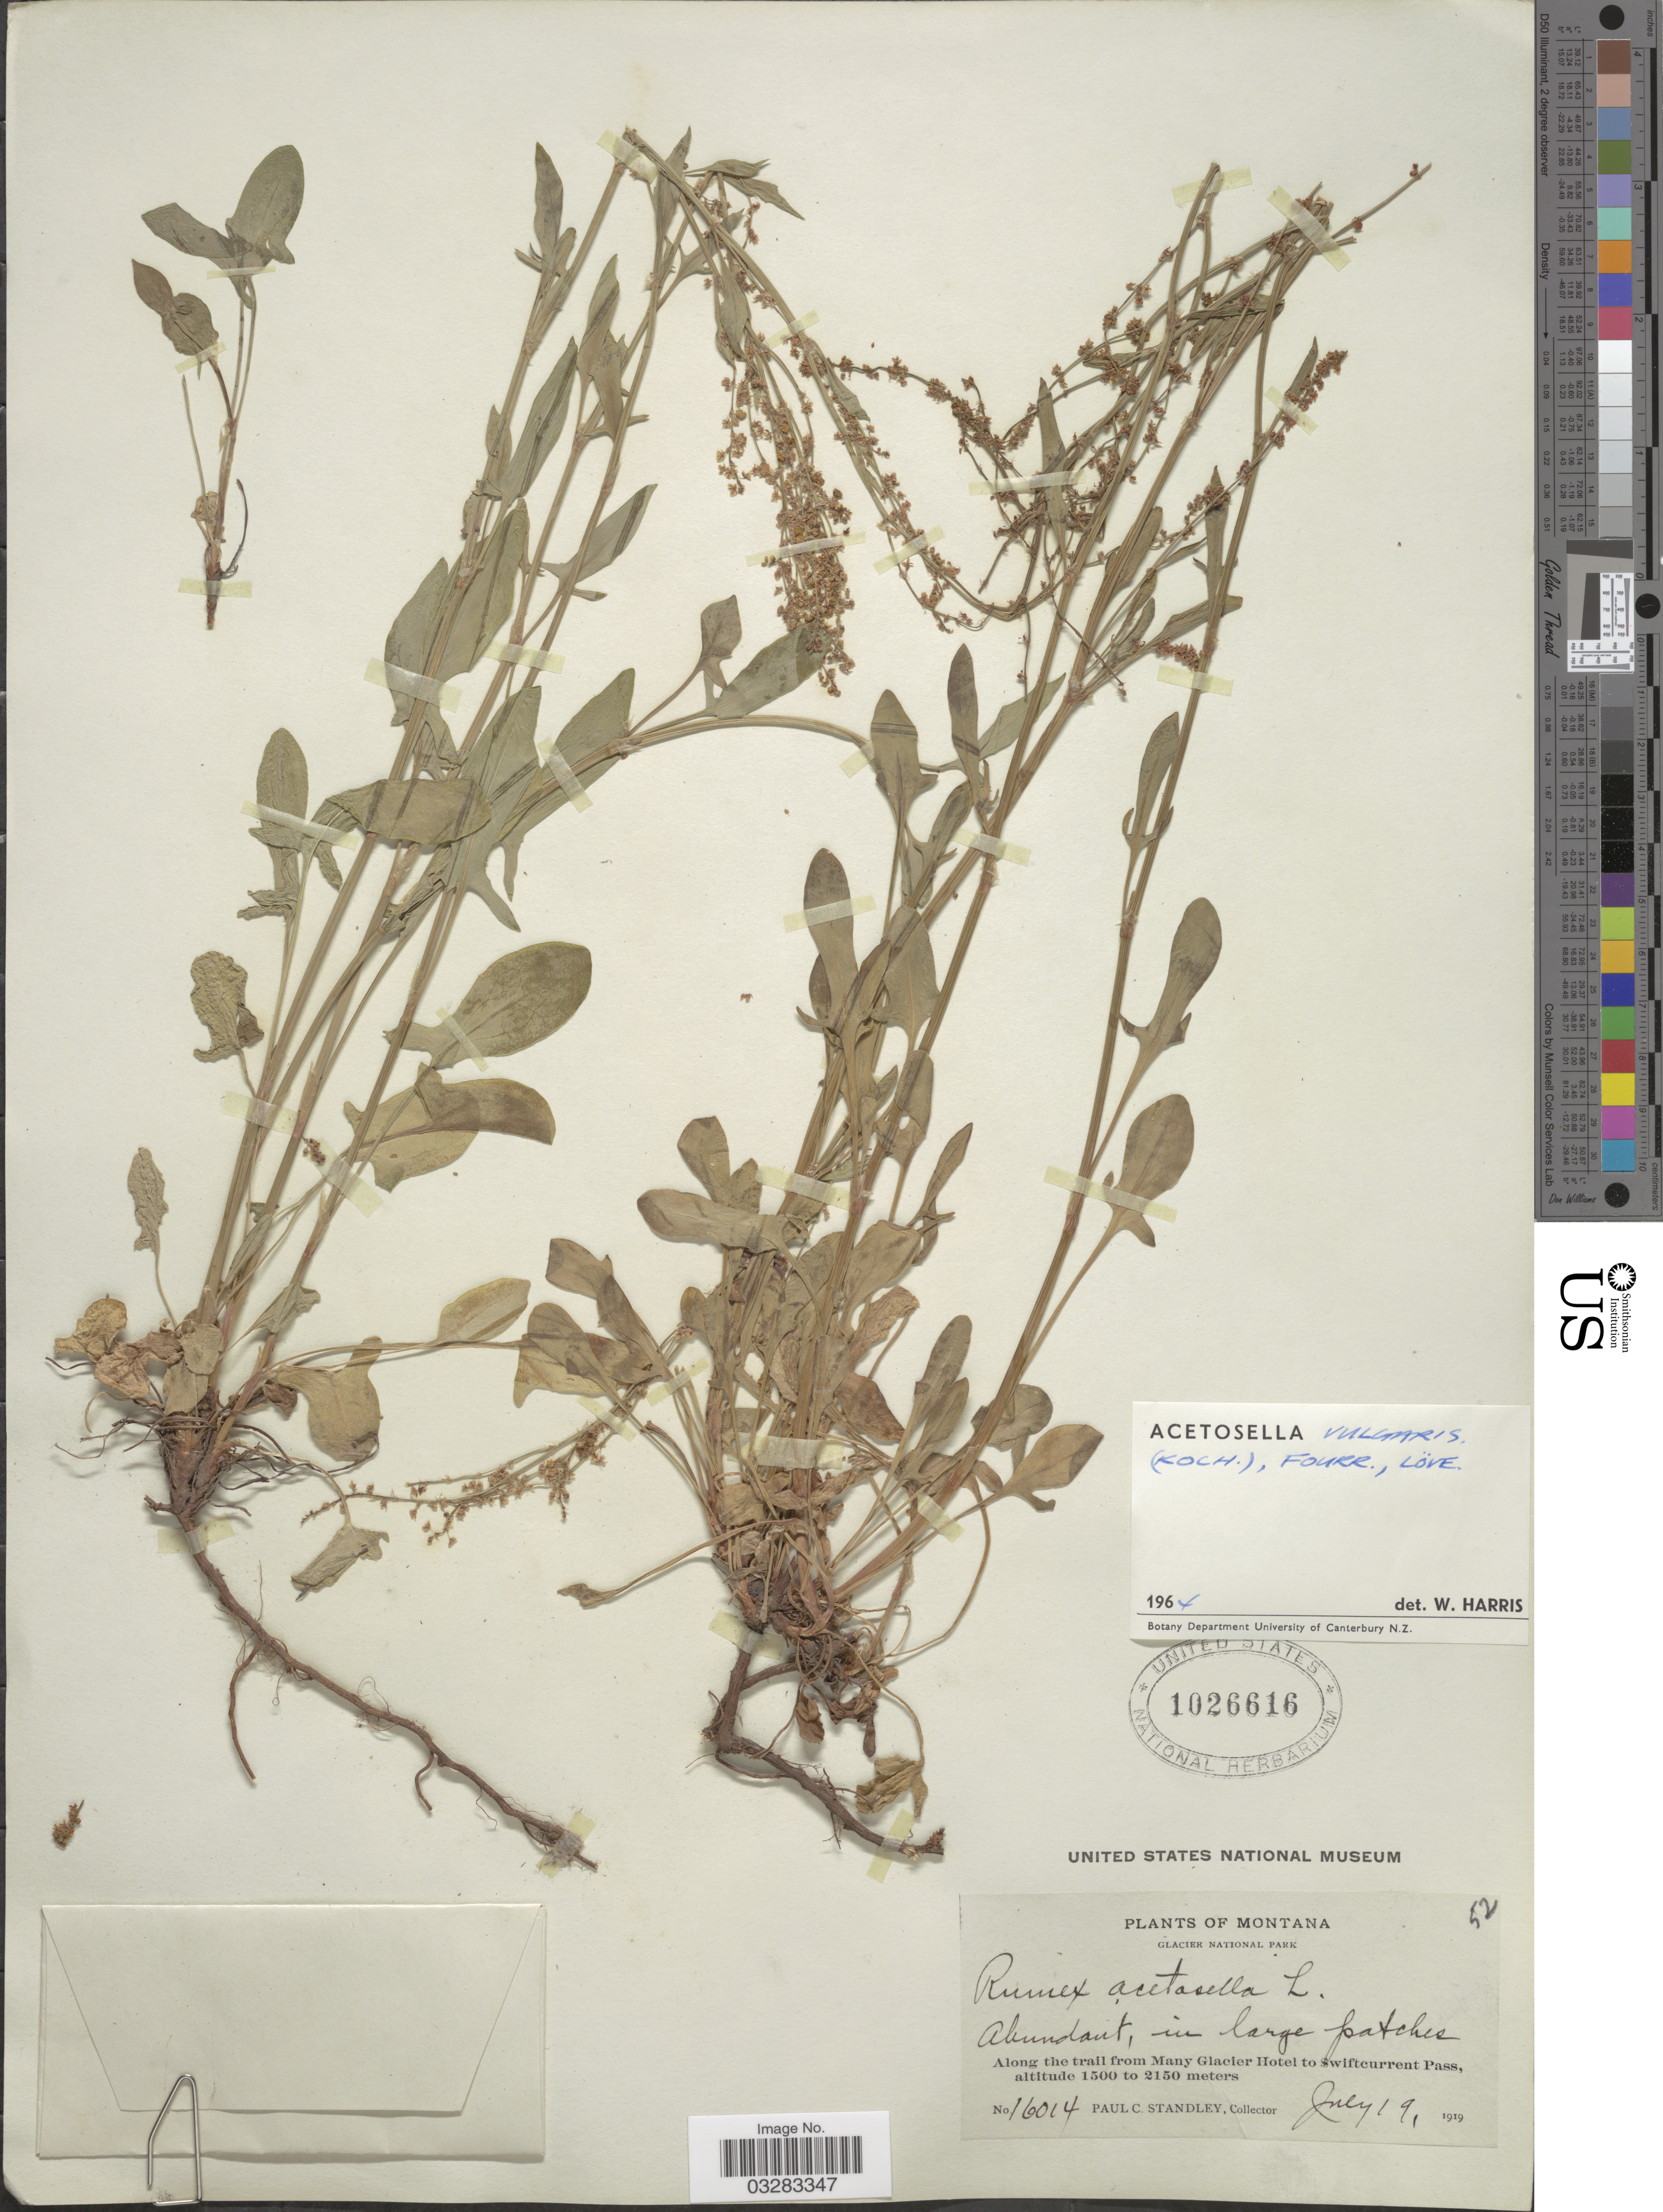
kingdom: Plantae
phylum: Tracheophyta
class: Magnoliopsida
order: Caryophyllales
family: Polygonaceae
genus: Rumex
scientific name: Rumex acetosella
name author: L.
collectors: P. C. Standley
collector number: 16014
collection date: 1919-07-19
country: United States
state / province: Montana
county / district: Glacier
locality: Glacier National Park. Along the trail from Many Glacier Hotel to Swiftcurrent Pass.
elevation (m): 1500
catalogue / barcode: US 1026616